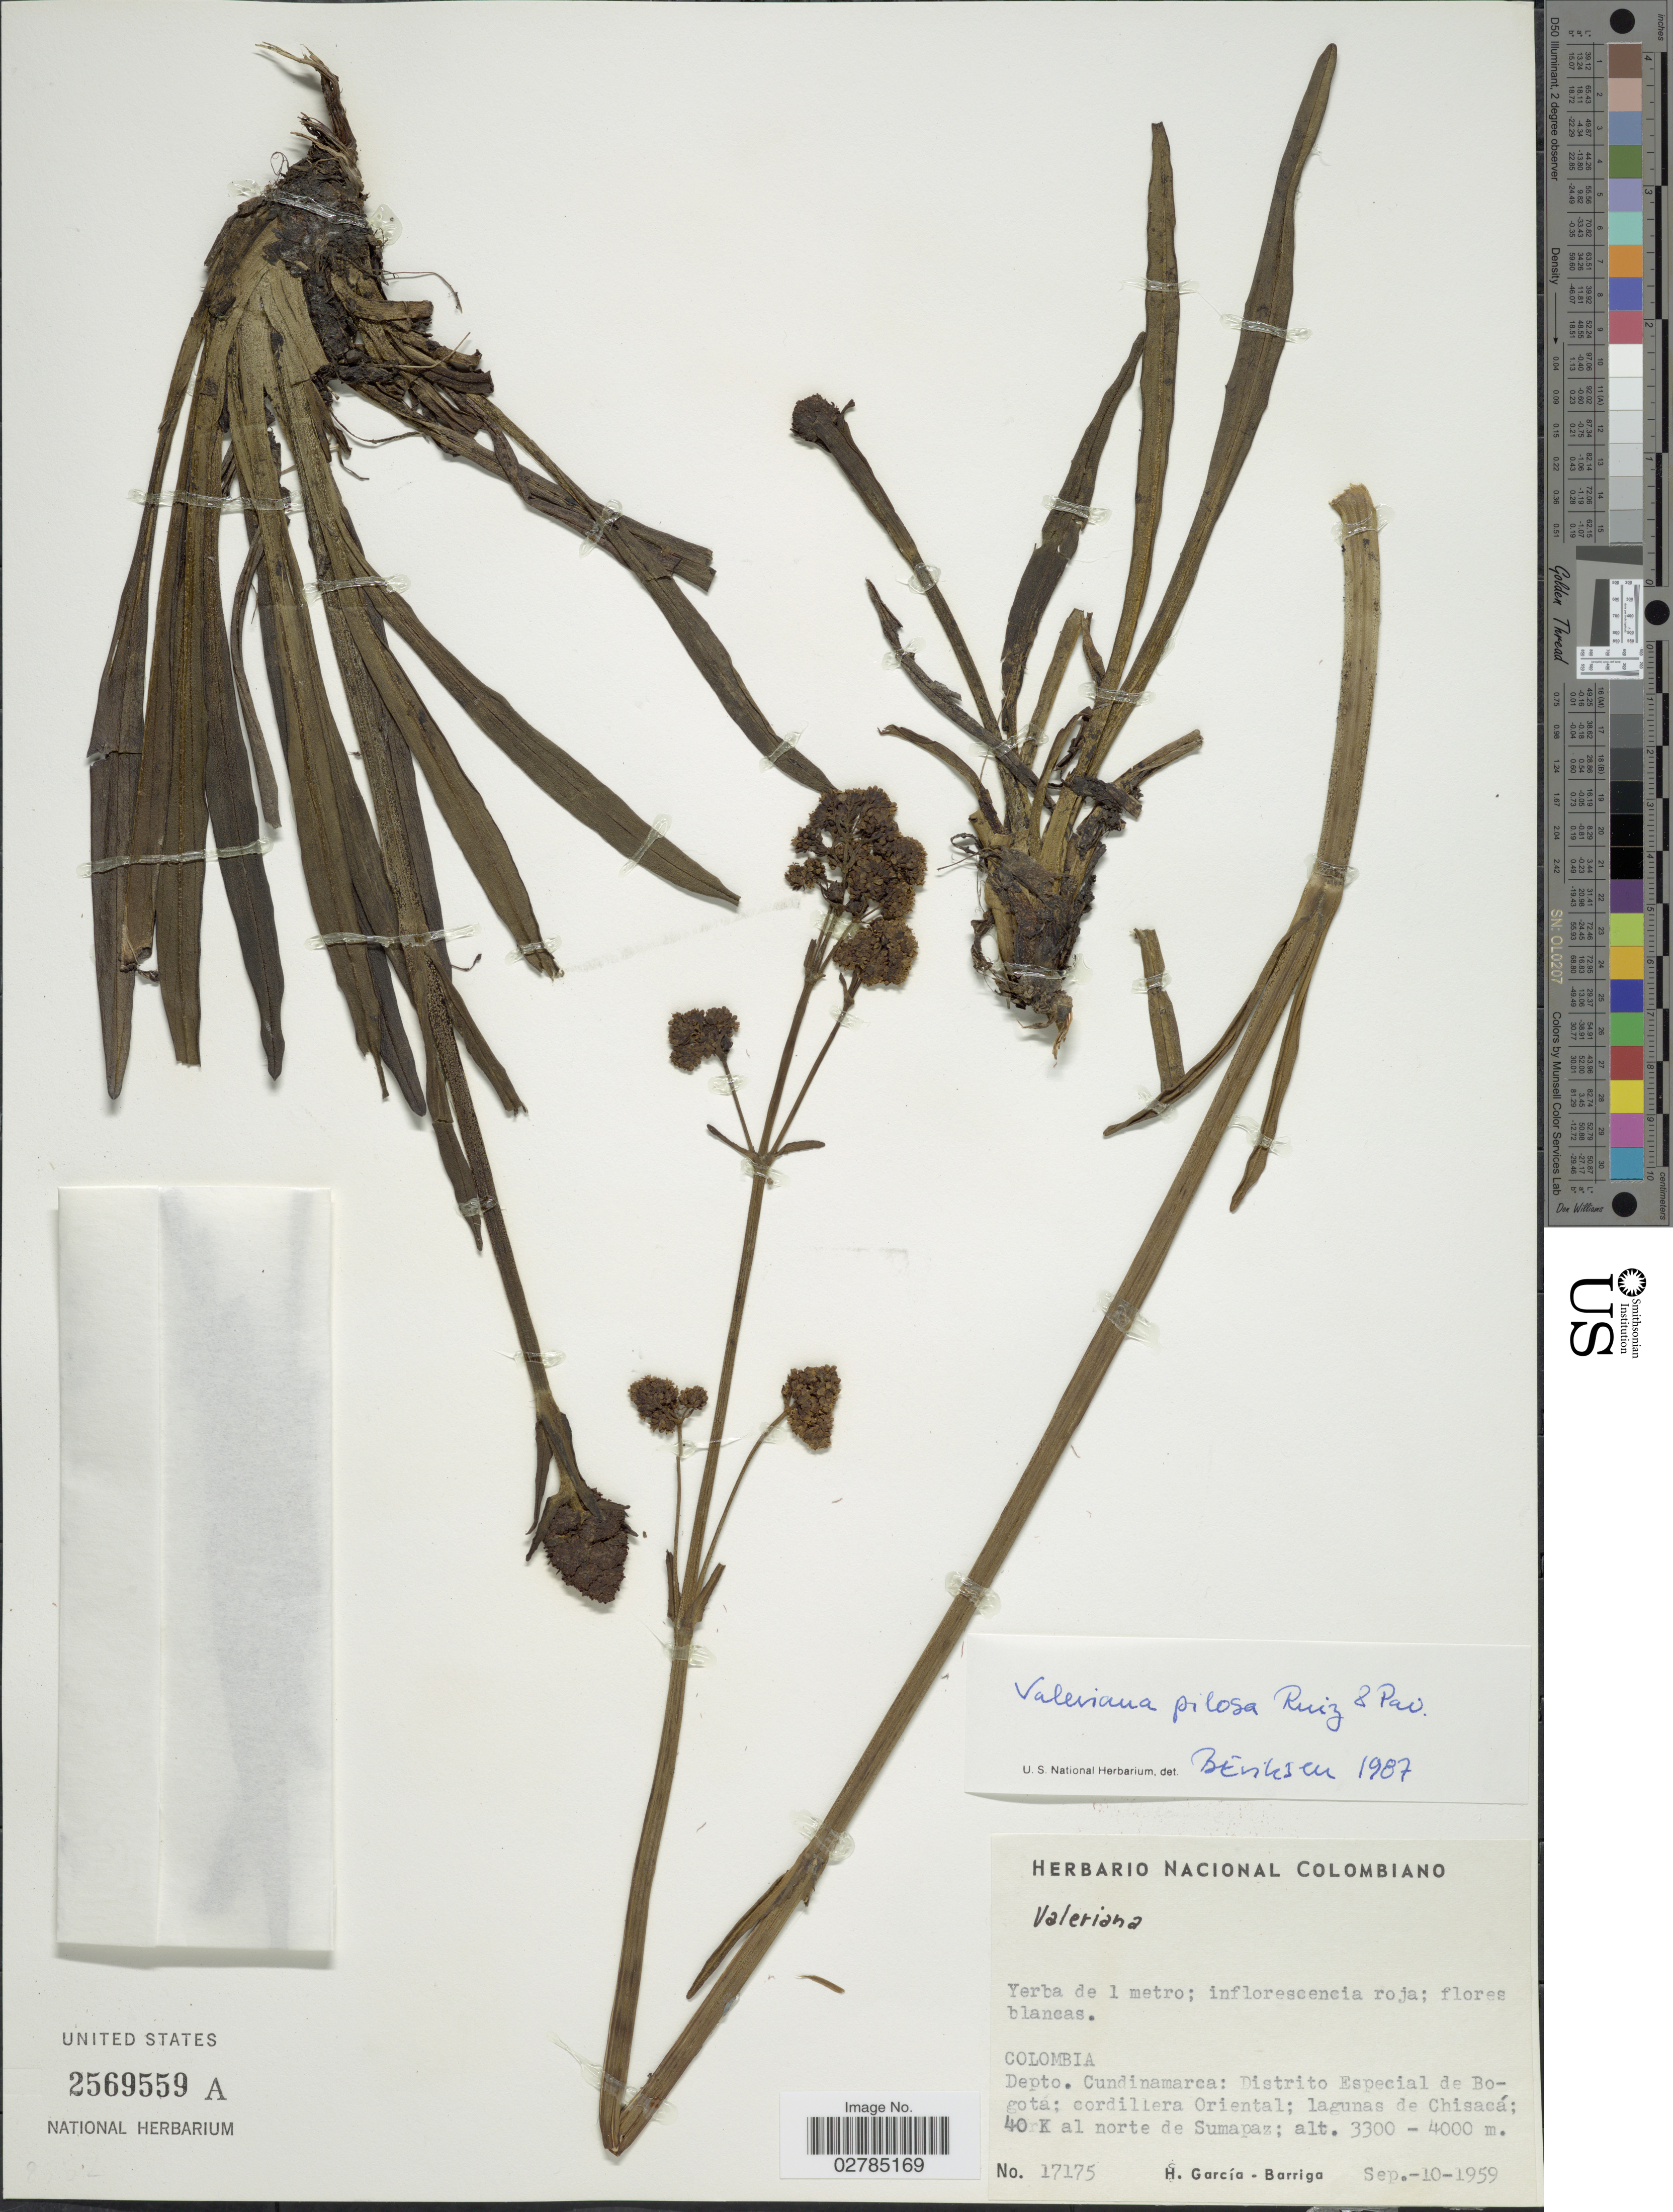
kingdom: Plantae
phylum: Tracheophyta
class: Magnoliopsida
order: Dipsacales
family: Caprifoliaceae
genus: Valeriana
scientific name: Valeriana pilosa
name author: Ruiz & Pav.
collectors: H. García Barriga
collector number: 17175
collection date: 1959-09-10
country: Colombia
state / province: Cundinamarca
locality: Depto. Cundinamarca, Distrito Especial de Bogota, cordillera Oriental, lagunas de Chisacá, 40 K al norte de Sumapaz.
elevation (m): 3300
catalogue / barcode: US 2569559A